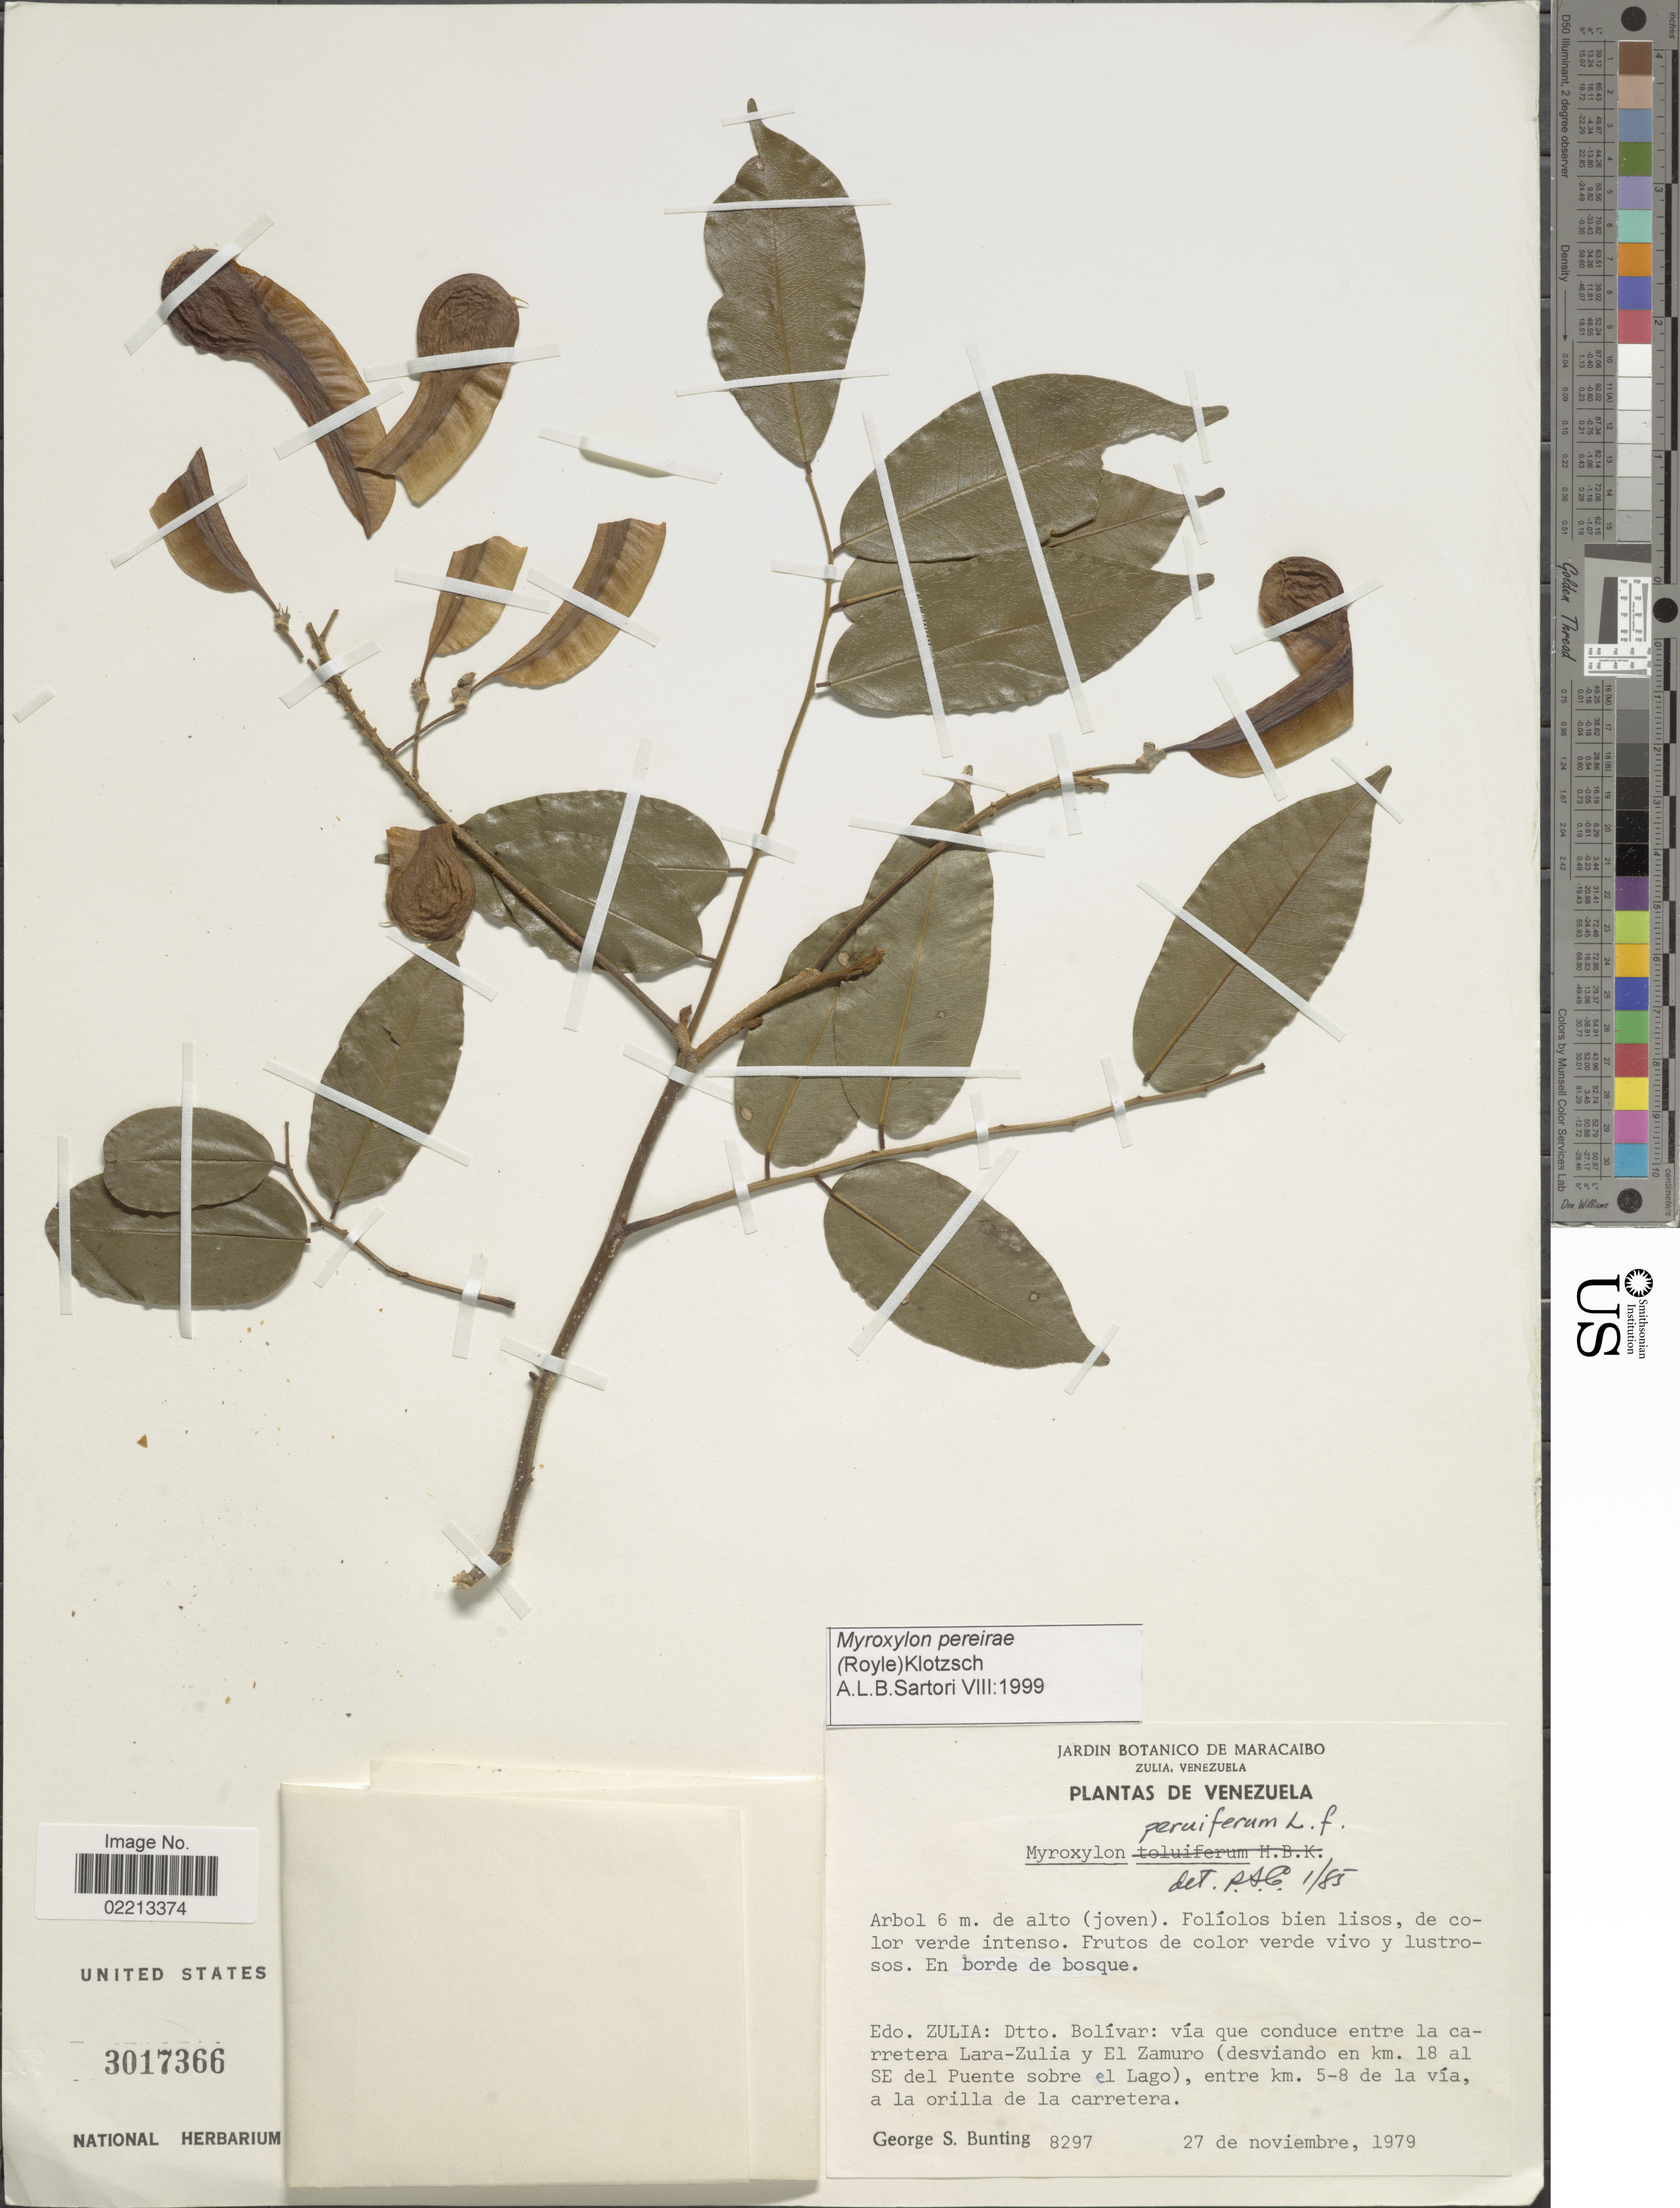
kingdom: Plantae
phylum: Tracheophyta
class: Magnoliopsida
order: Fabales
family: Fabaceae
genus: Myroxylon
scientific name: Myroxylon pereirae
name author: (Royle) Klotzsch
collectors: G. S. Bunting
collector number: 8297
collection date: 1979-11-27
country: Venezuela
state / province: Zulia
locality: Dtto. Bolivar: via que conduce entre la carretera Lara-Zulia y El Zamuro (desviando en km. 18 al SE del Puente sobre el lago), entre km. 5-8 de la via, a la orilla de la carretera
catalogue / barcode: US 3017366